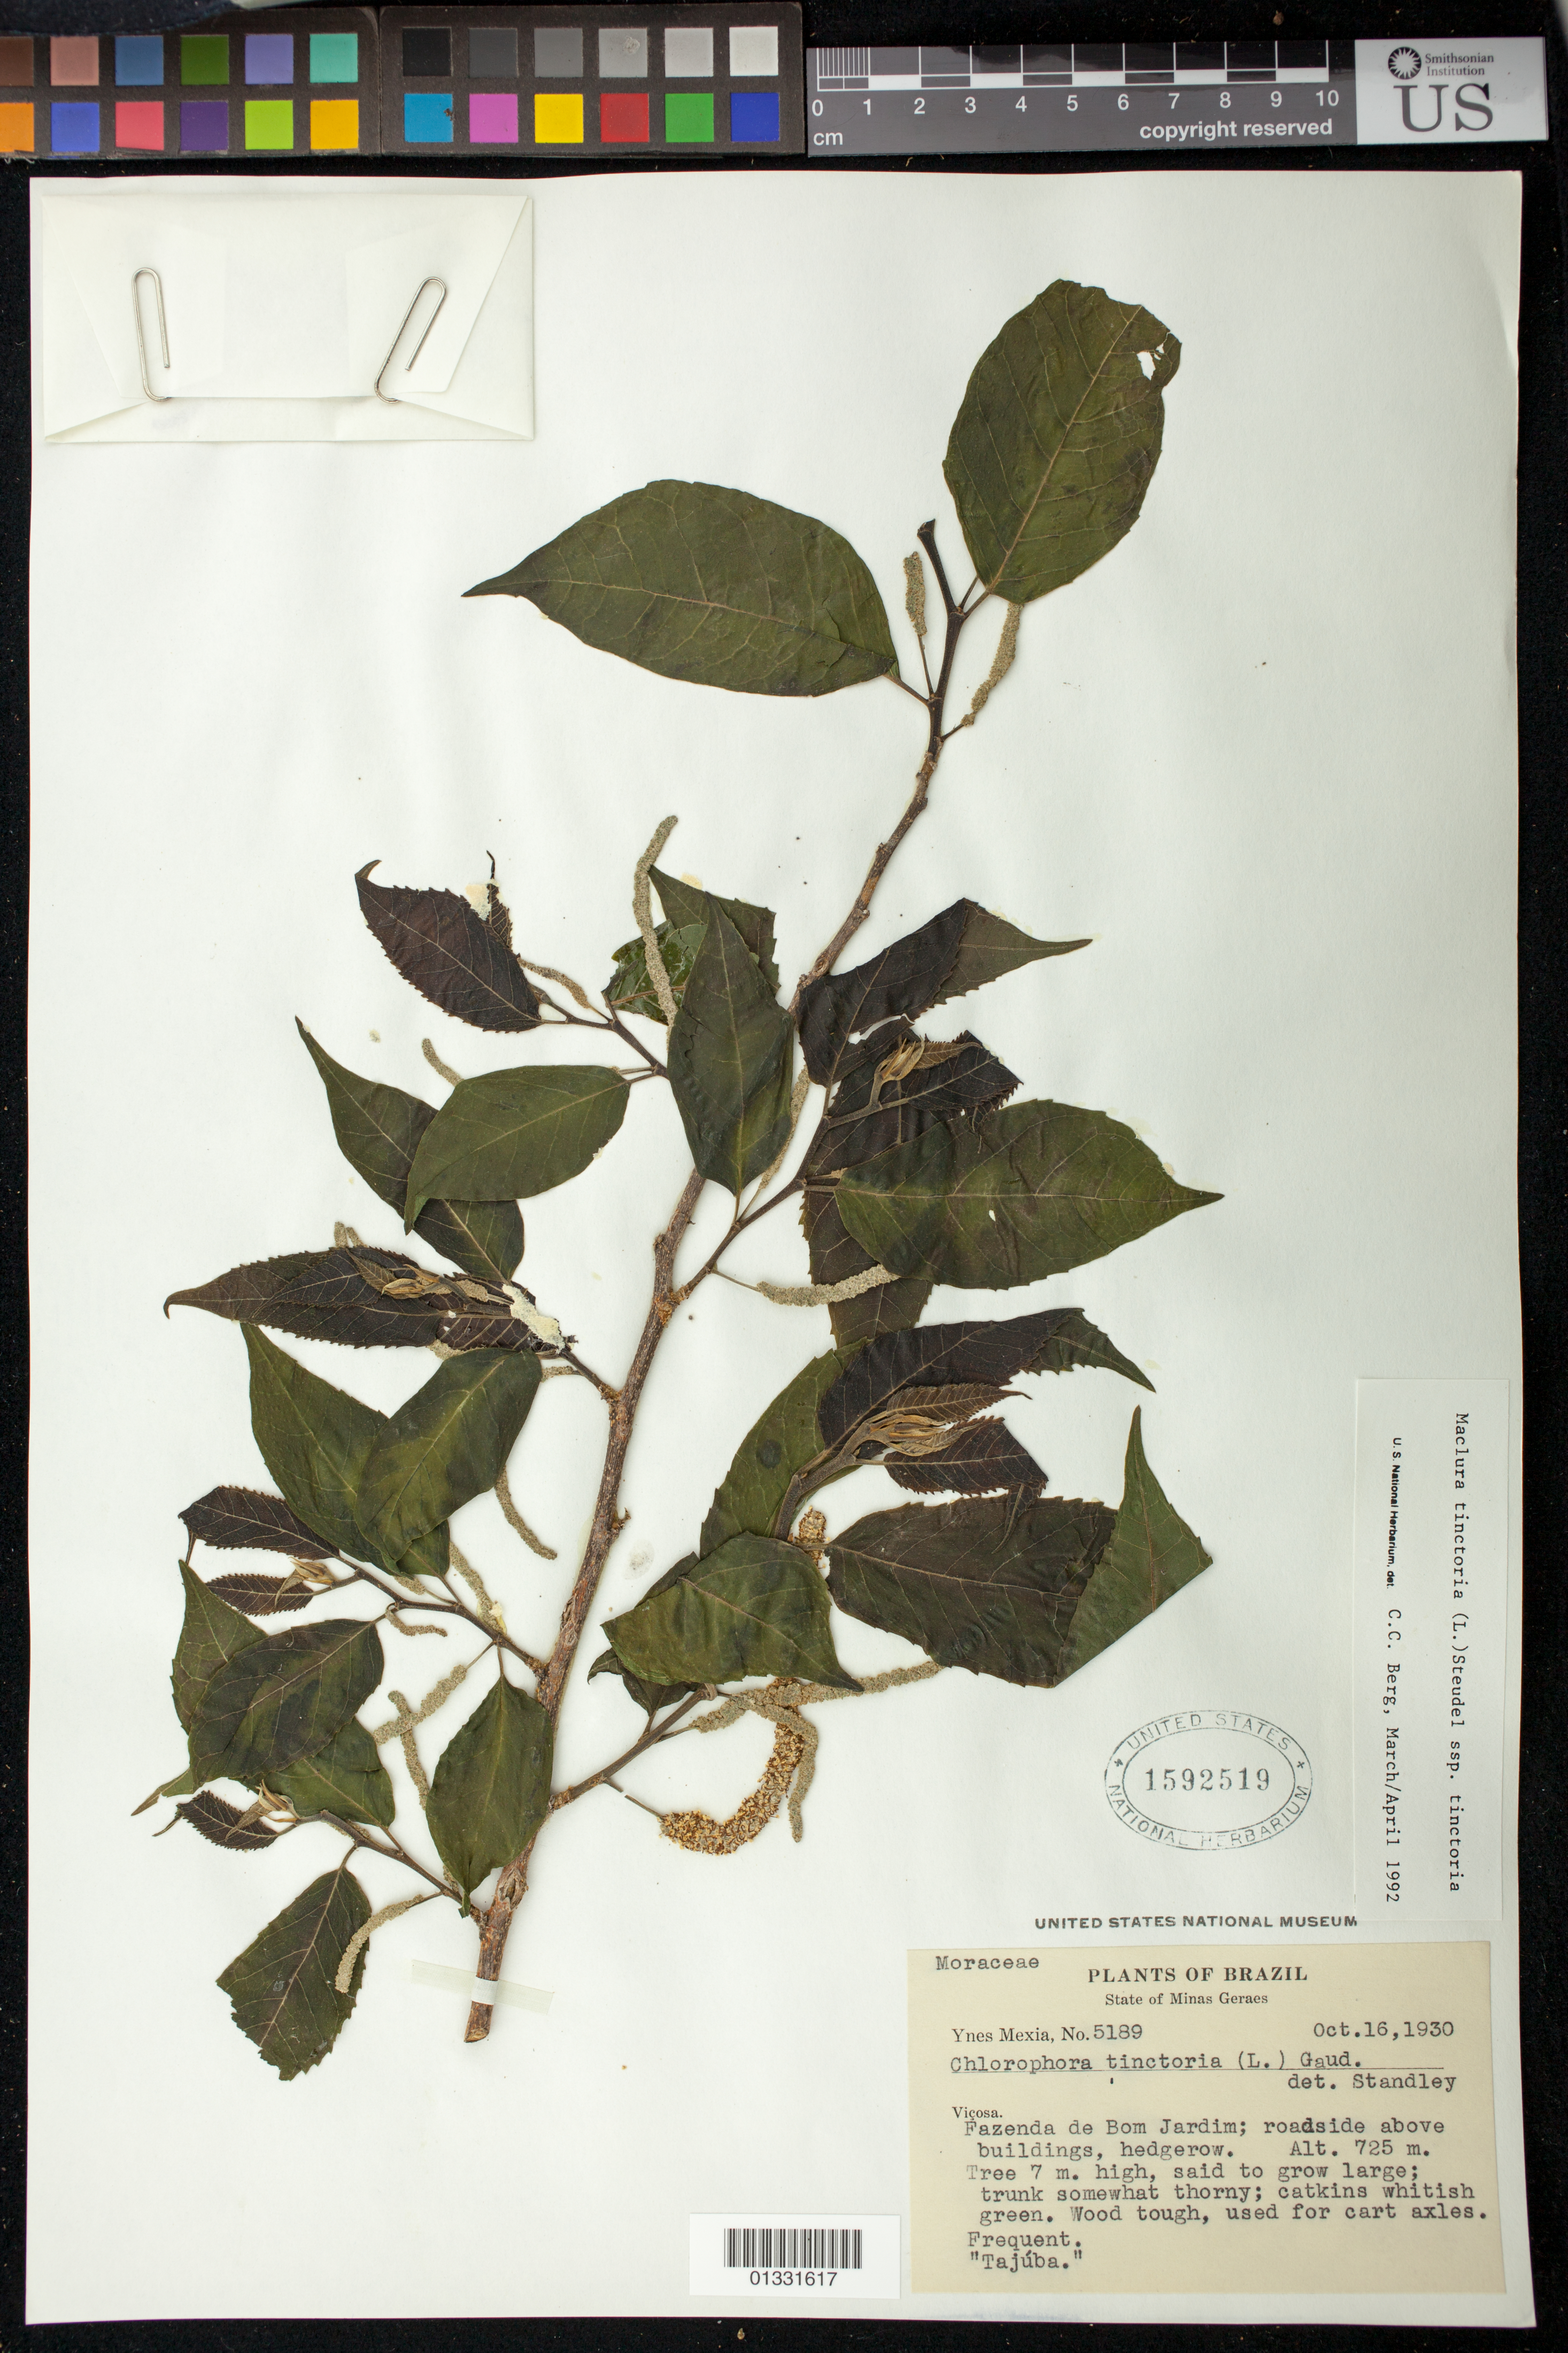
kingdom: Plantae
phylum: Tracheophyta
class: Magnoliopsida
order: Rosales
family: Moraceae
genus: Maclura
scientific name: Maclura tinctoria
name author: (L.) D. Don ex Steud.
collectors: Y. Mexia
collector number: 5189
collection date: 1930-10-16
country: Brazil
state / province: Minas Gerais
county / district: Viçosa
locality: Fazenda de Bom Jardim. Roadside above building hedgerow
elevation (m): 725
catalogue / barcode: US 1592519